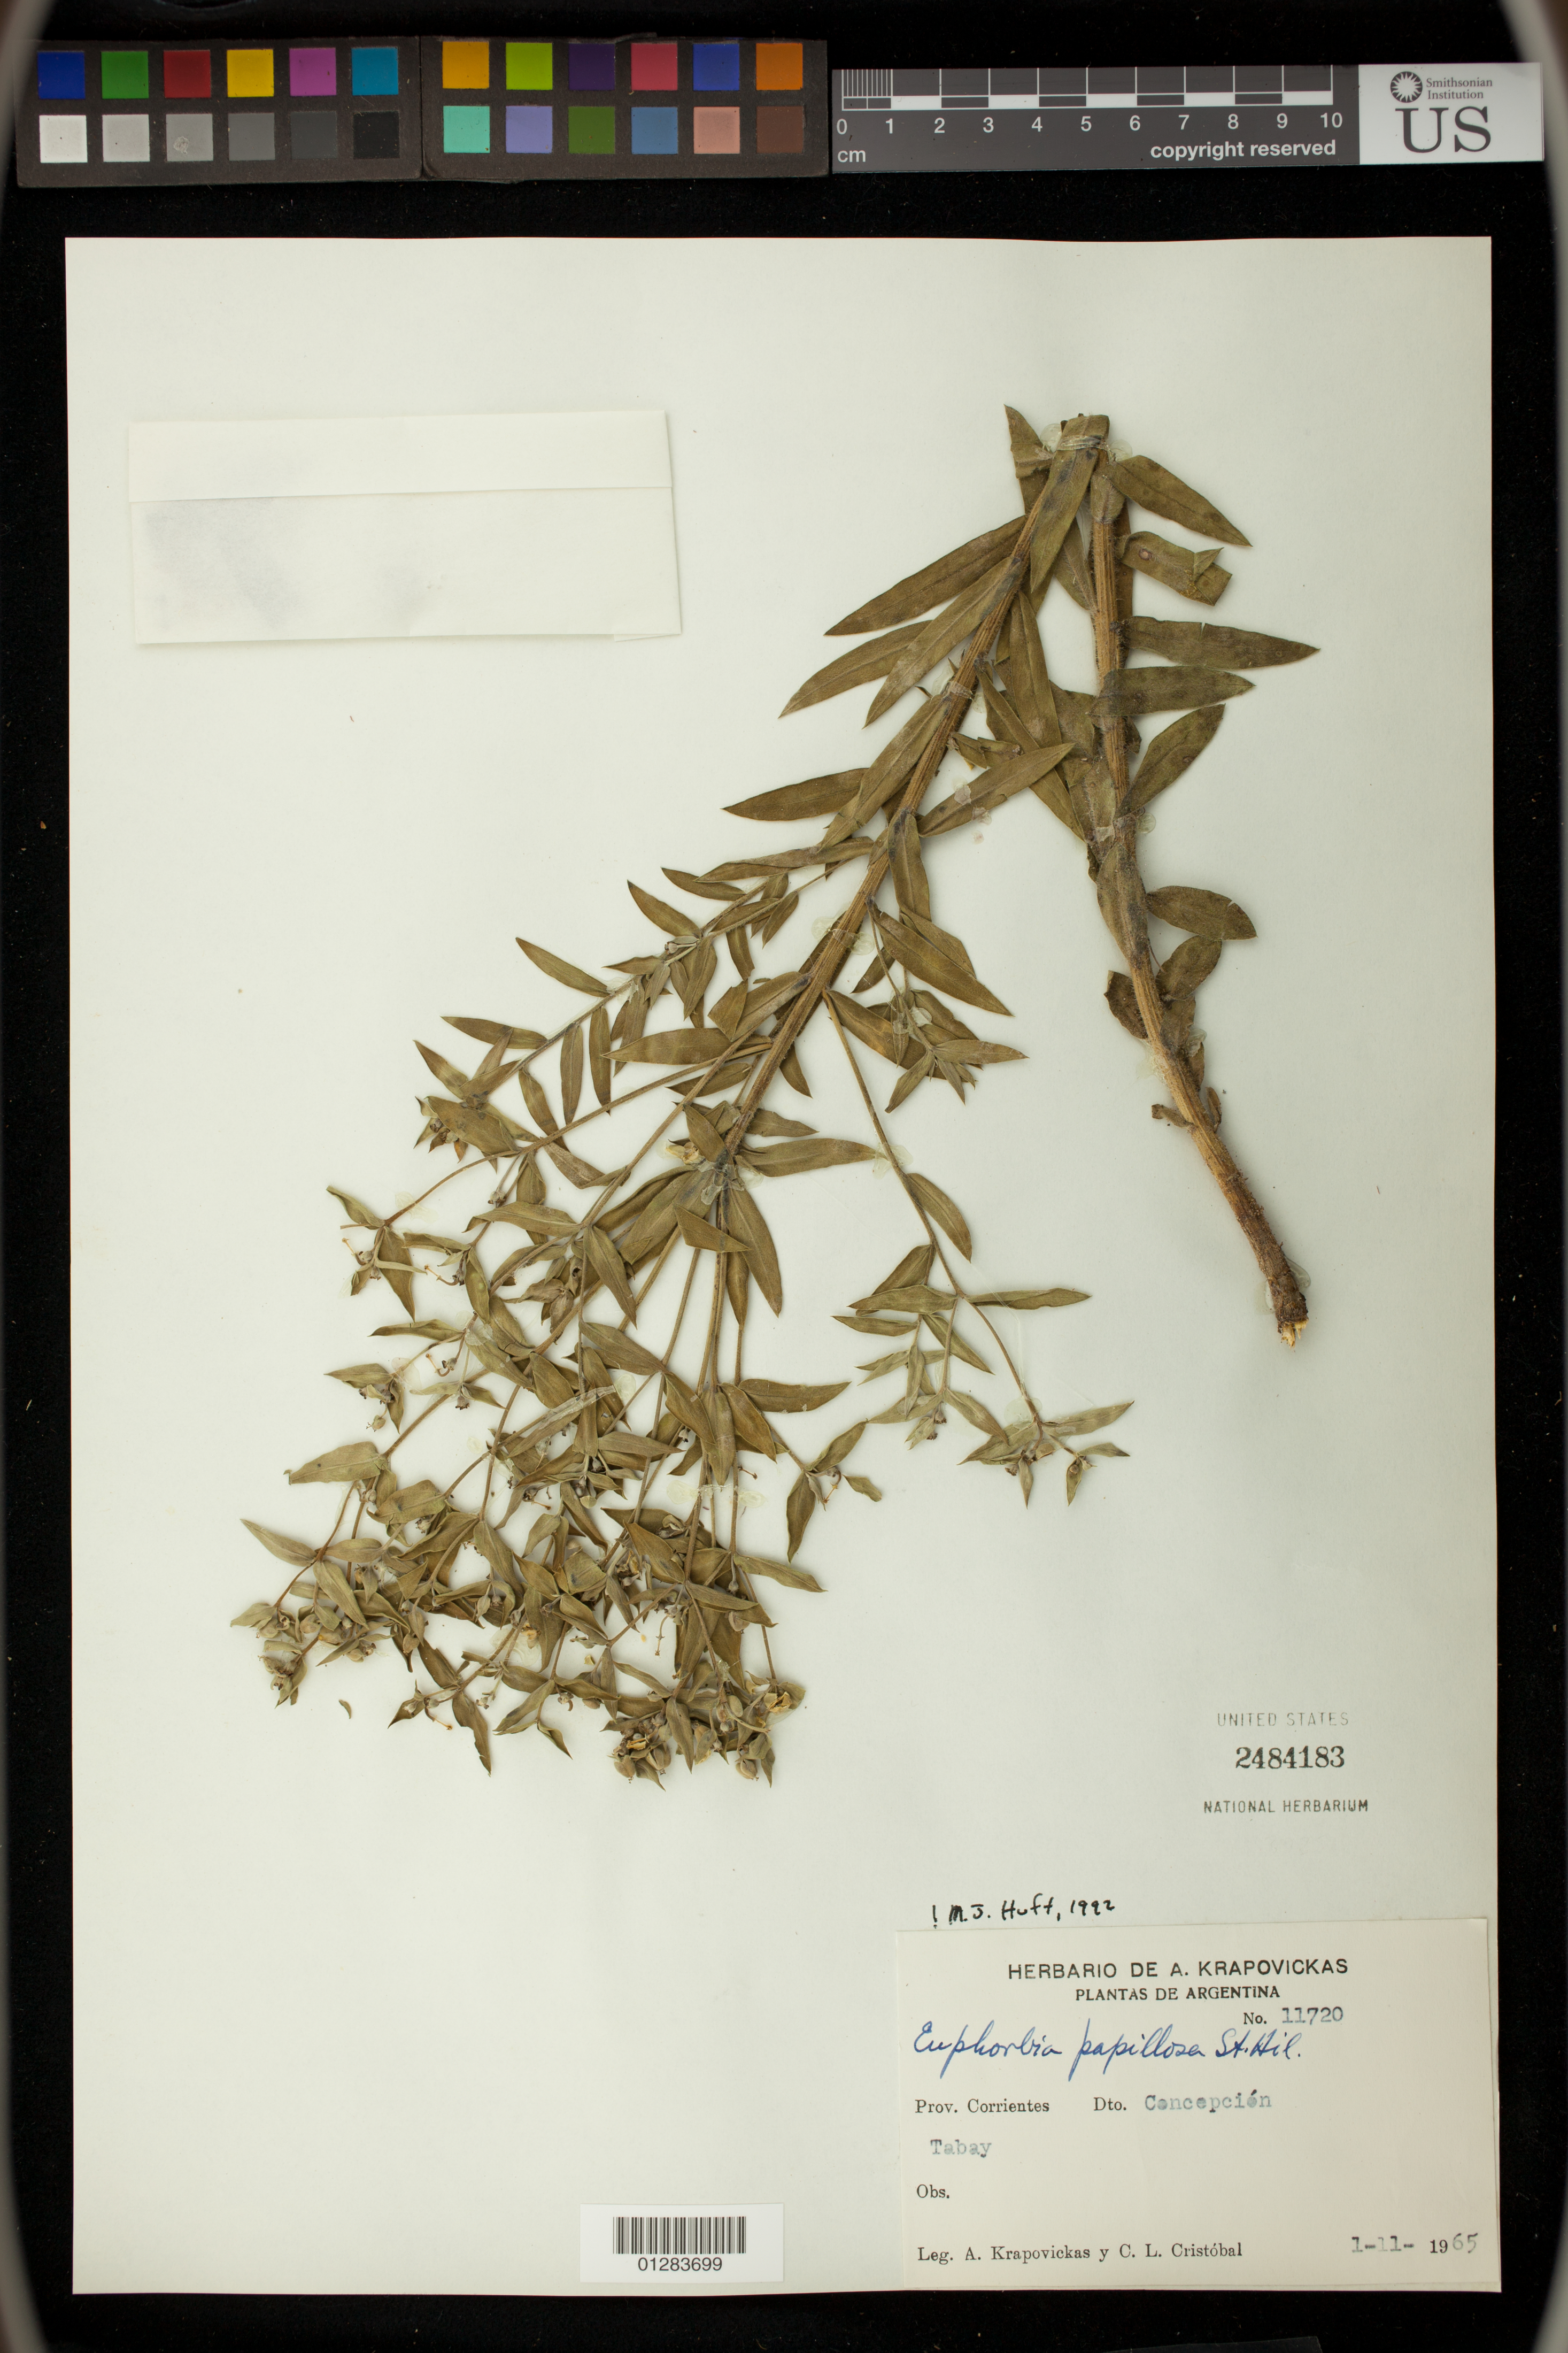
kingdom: Plantae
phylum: Tracheophyta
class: Magnoliopsida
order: Malpighiales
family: Euphorbiaceae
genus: Euphorbia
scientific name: Euphorbia papillosa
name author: A. St.-Hil.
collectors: A. Krapovickas & C. L. Cristóbal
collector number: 11720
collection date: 1965-11-01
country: Argentina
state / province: Corrientes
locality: Dto. Concepción, Tabay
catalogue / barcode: US 2484183